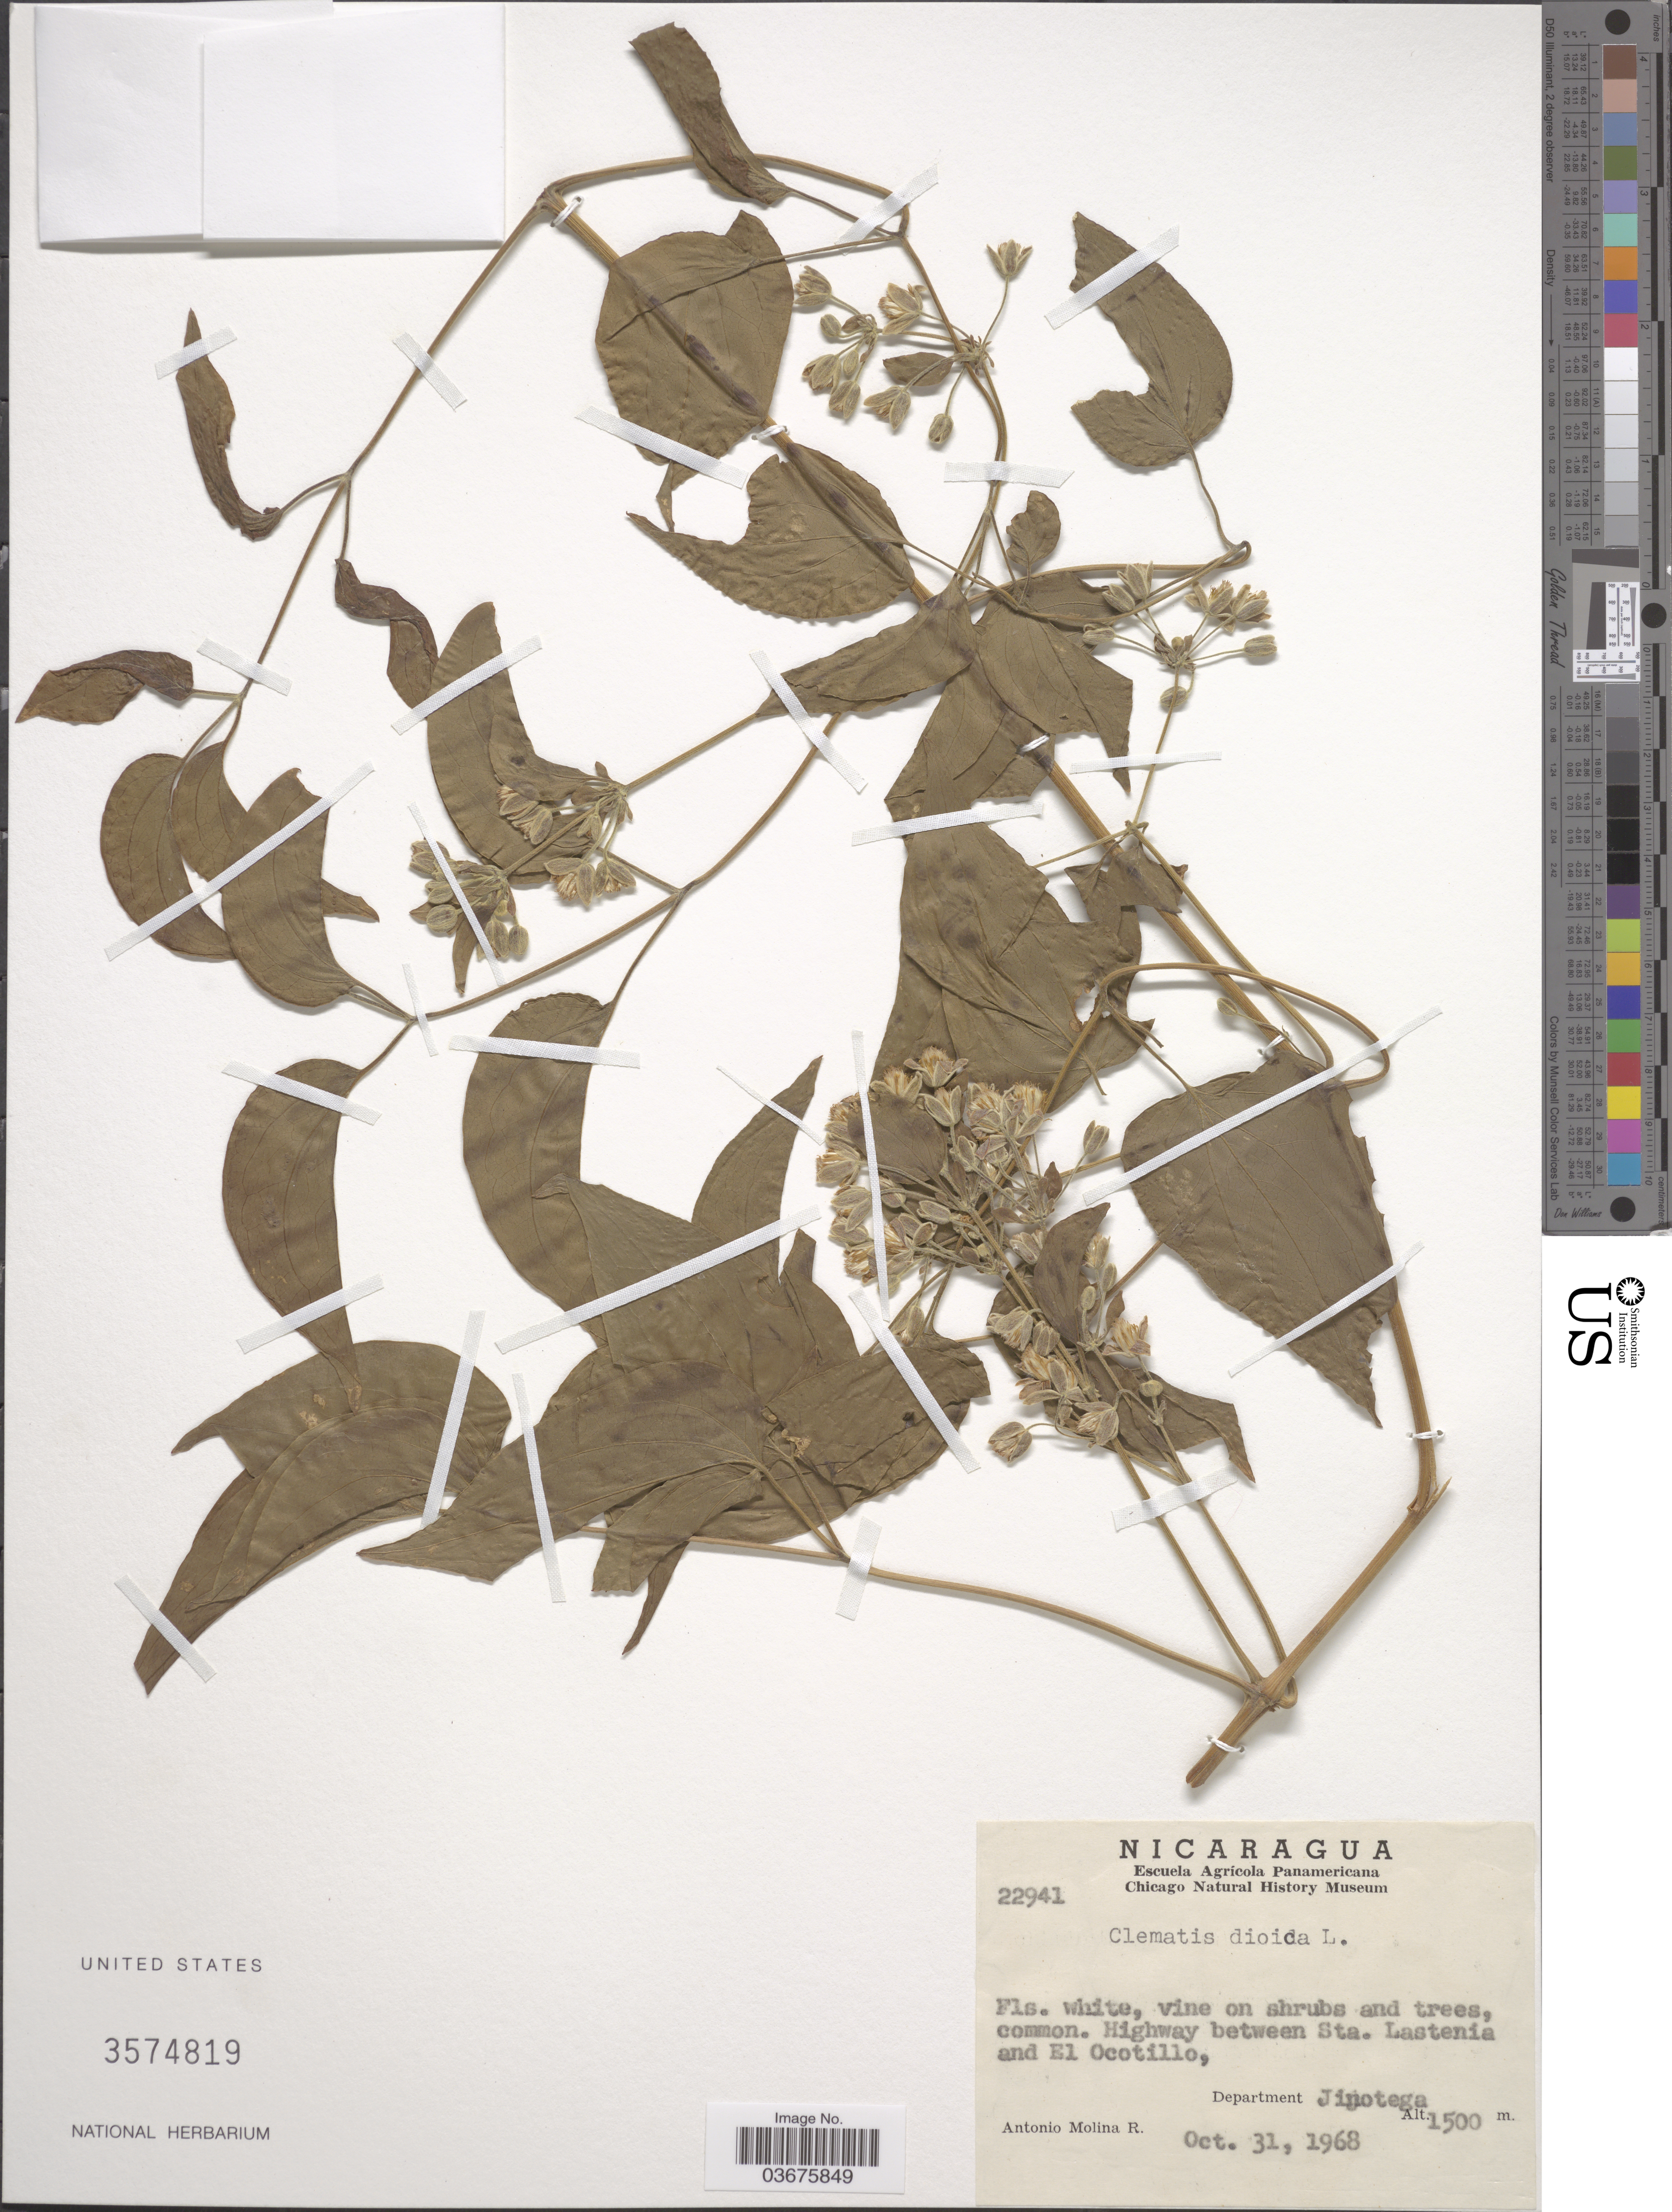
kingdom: Plantae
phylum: Tracheophyta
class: Magnoliopsida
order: Ranunculales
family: Ranunculaceae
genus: Clematis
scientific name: Clematis dioica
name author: L.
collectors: A. Molina R.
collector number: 22941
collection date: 1968-10-31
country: Nicaragua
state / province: Jinotega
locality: Highway between Sta. Lastenia and El Ocotillo, Department Jinotega.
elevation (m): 1500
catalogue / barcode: US 3574819